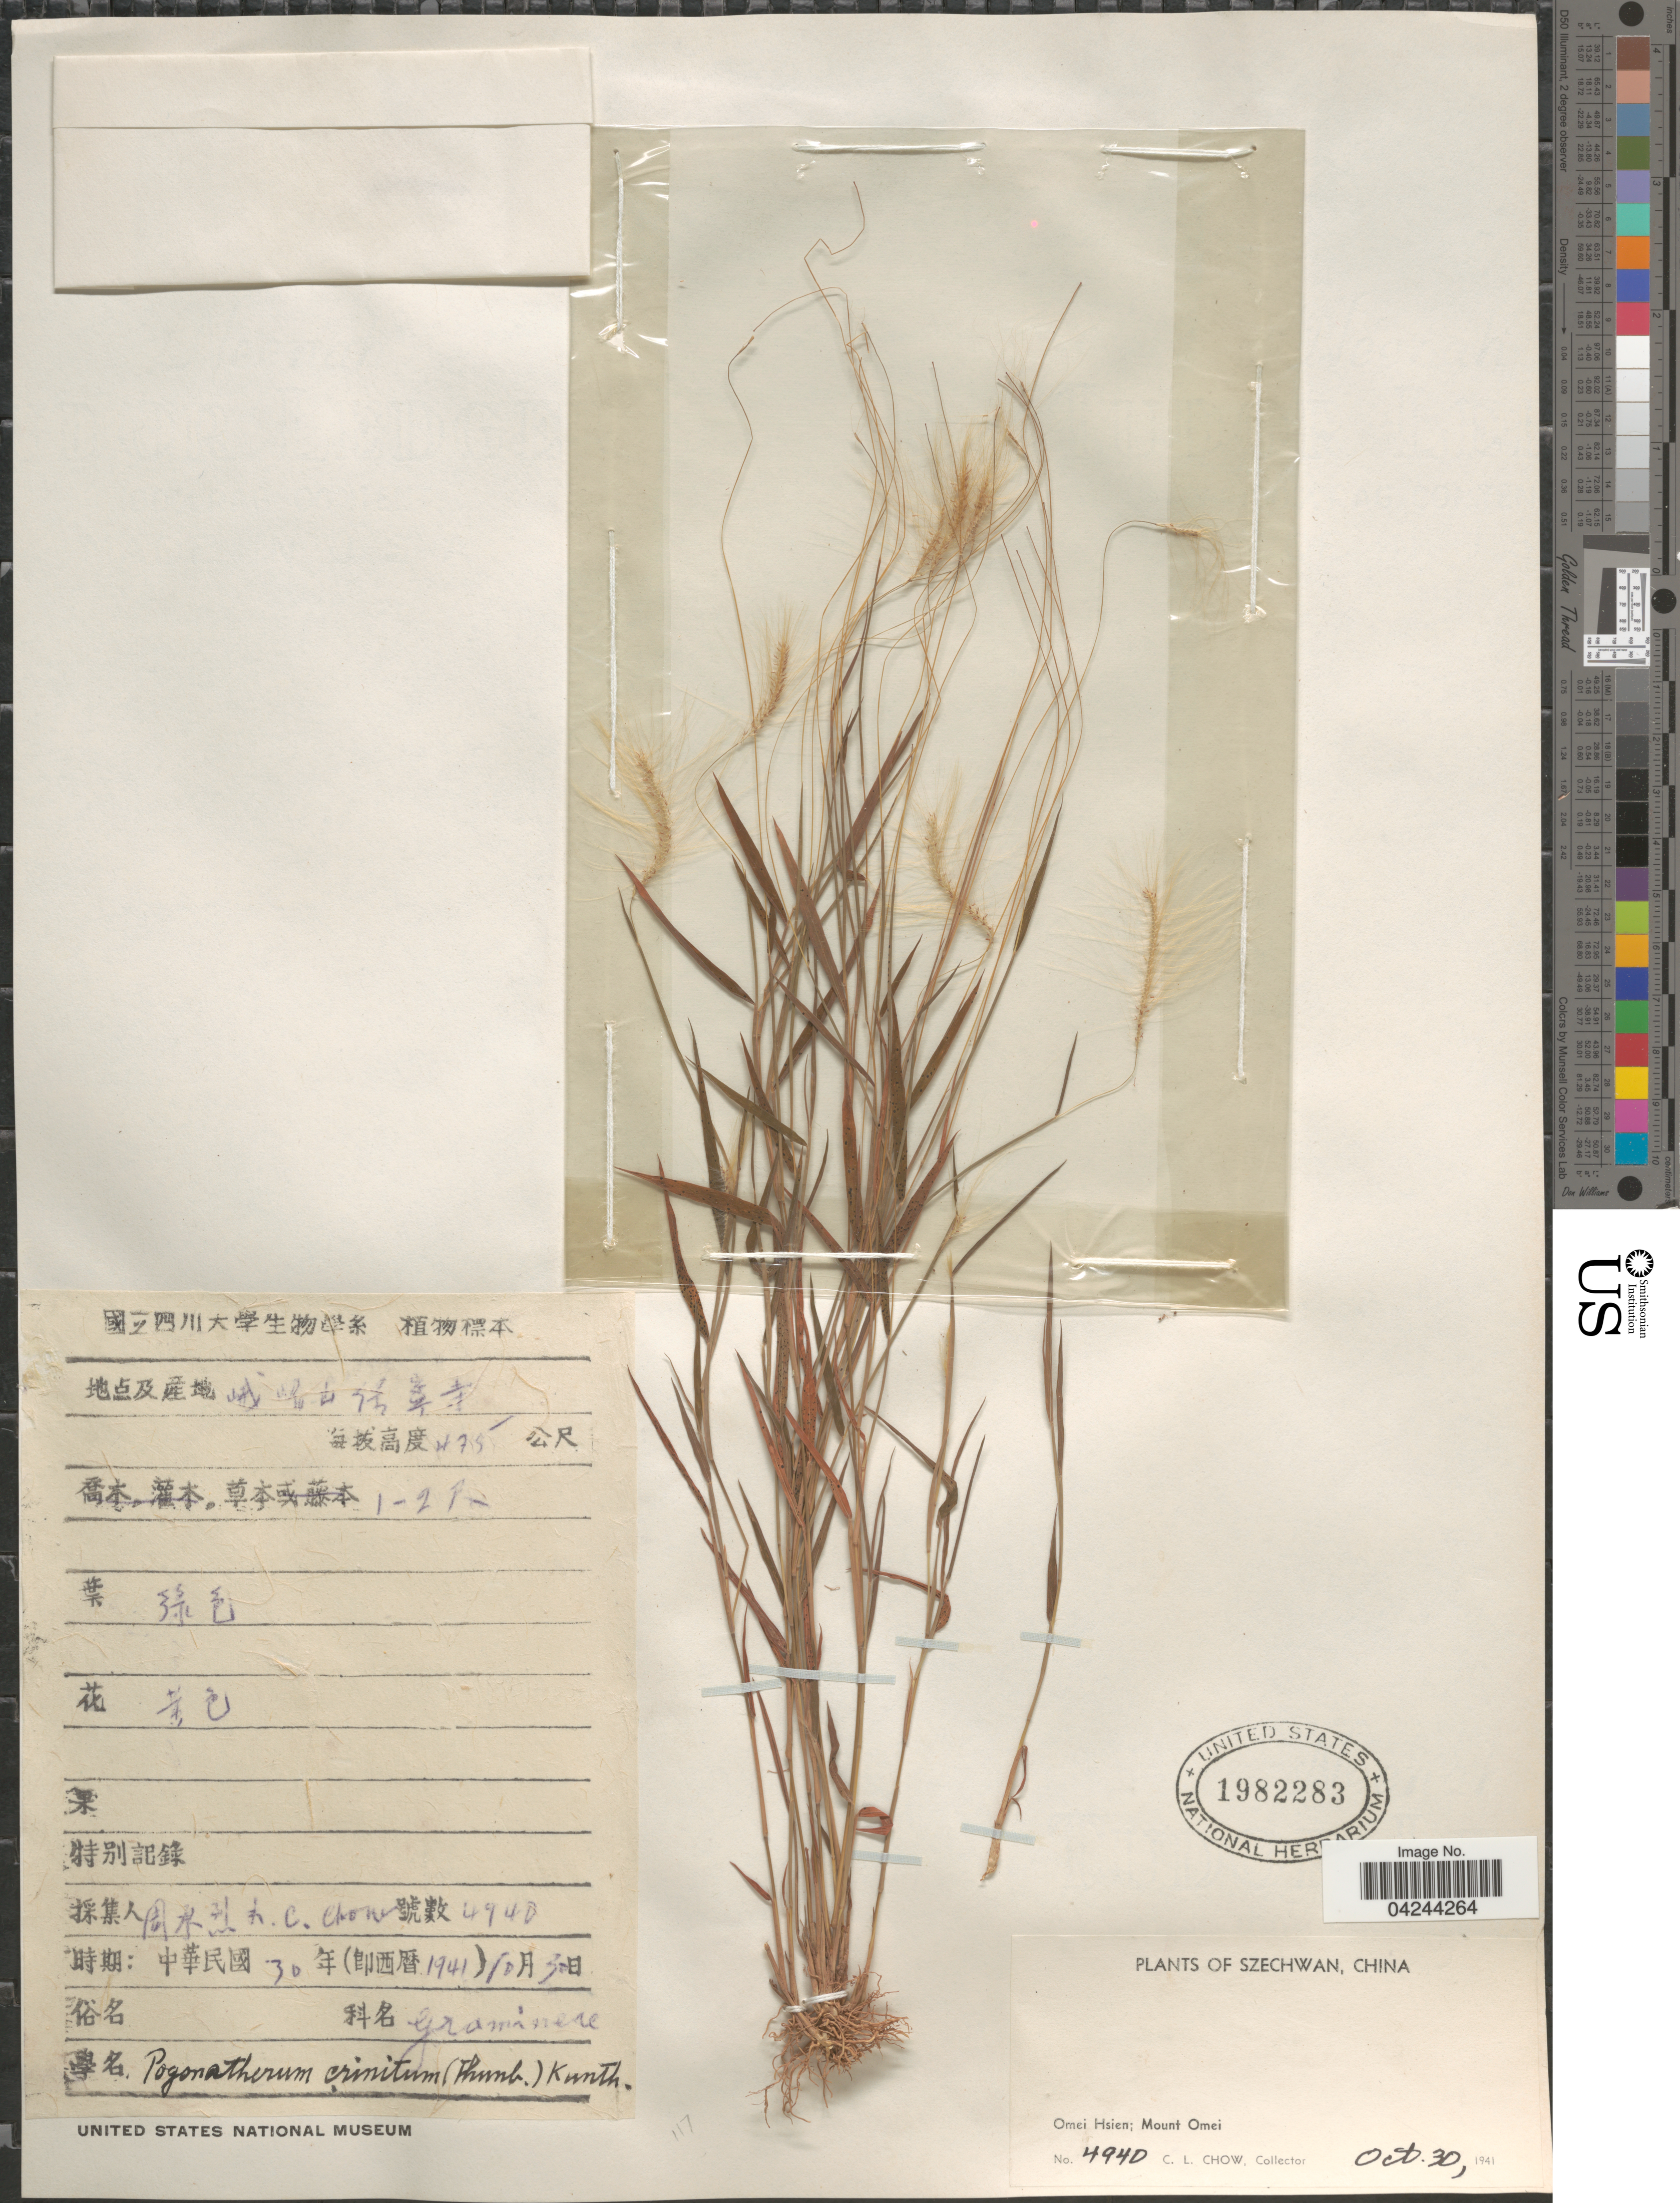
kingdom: Plantae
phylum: Tracheophyta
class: Liliopsida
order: Poales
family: Poaceae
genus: Pogonatherum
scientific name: Pogonatherum crinitum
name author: (Thunb.) Kunth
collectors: C. Chow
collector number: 4940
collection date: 1941-10-30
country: China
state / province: Sichuan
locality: Szechwan. Omei Hsien; Mount Omei.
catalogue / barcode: US 1982283